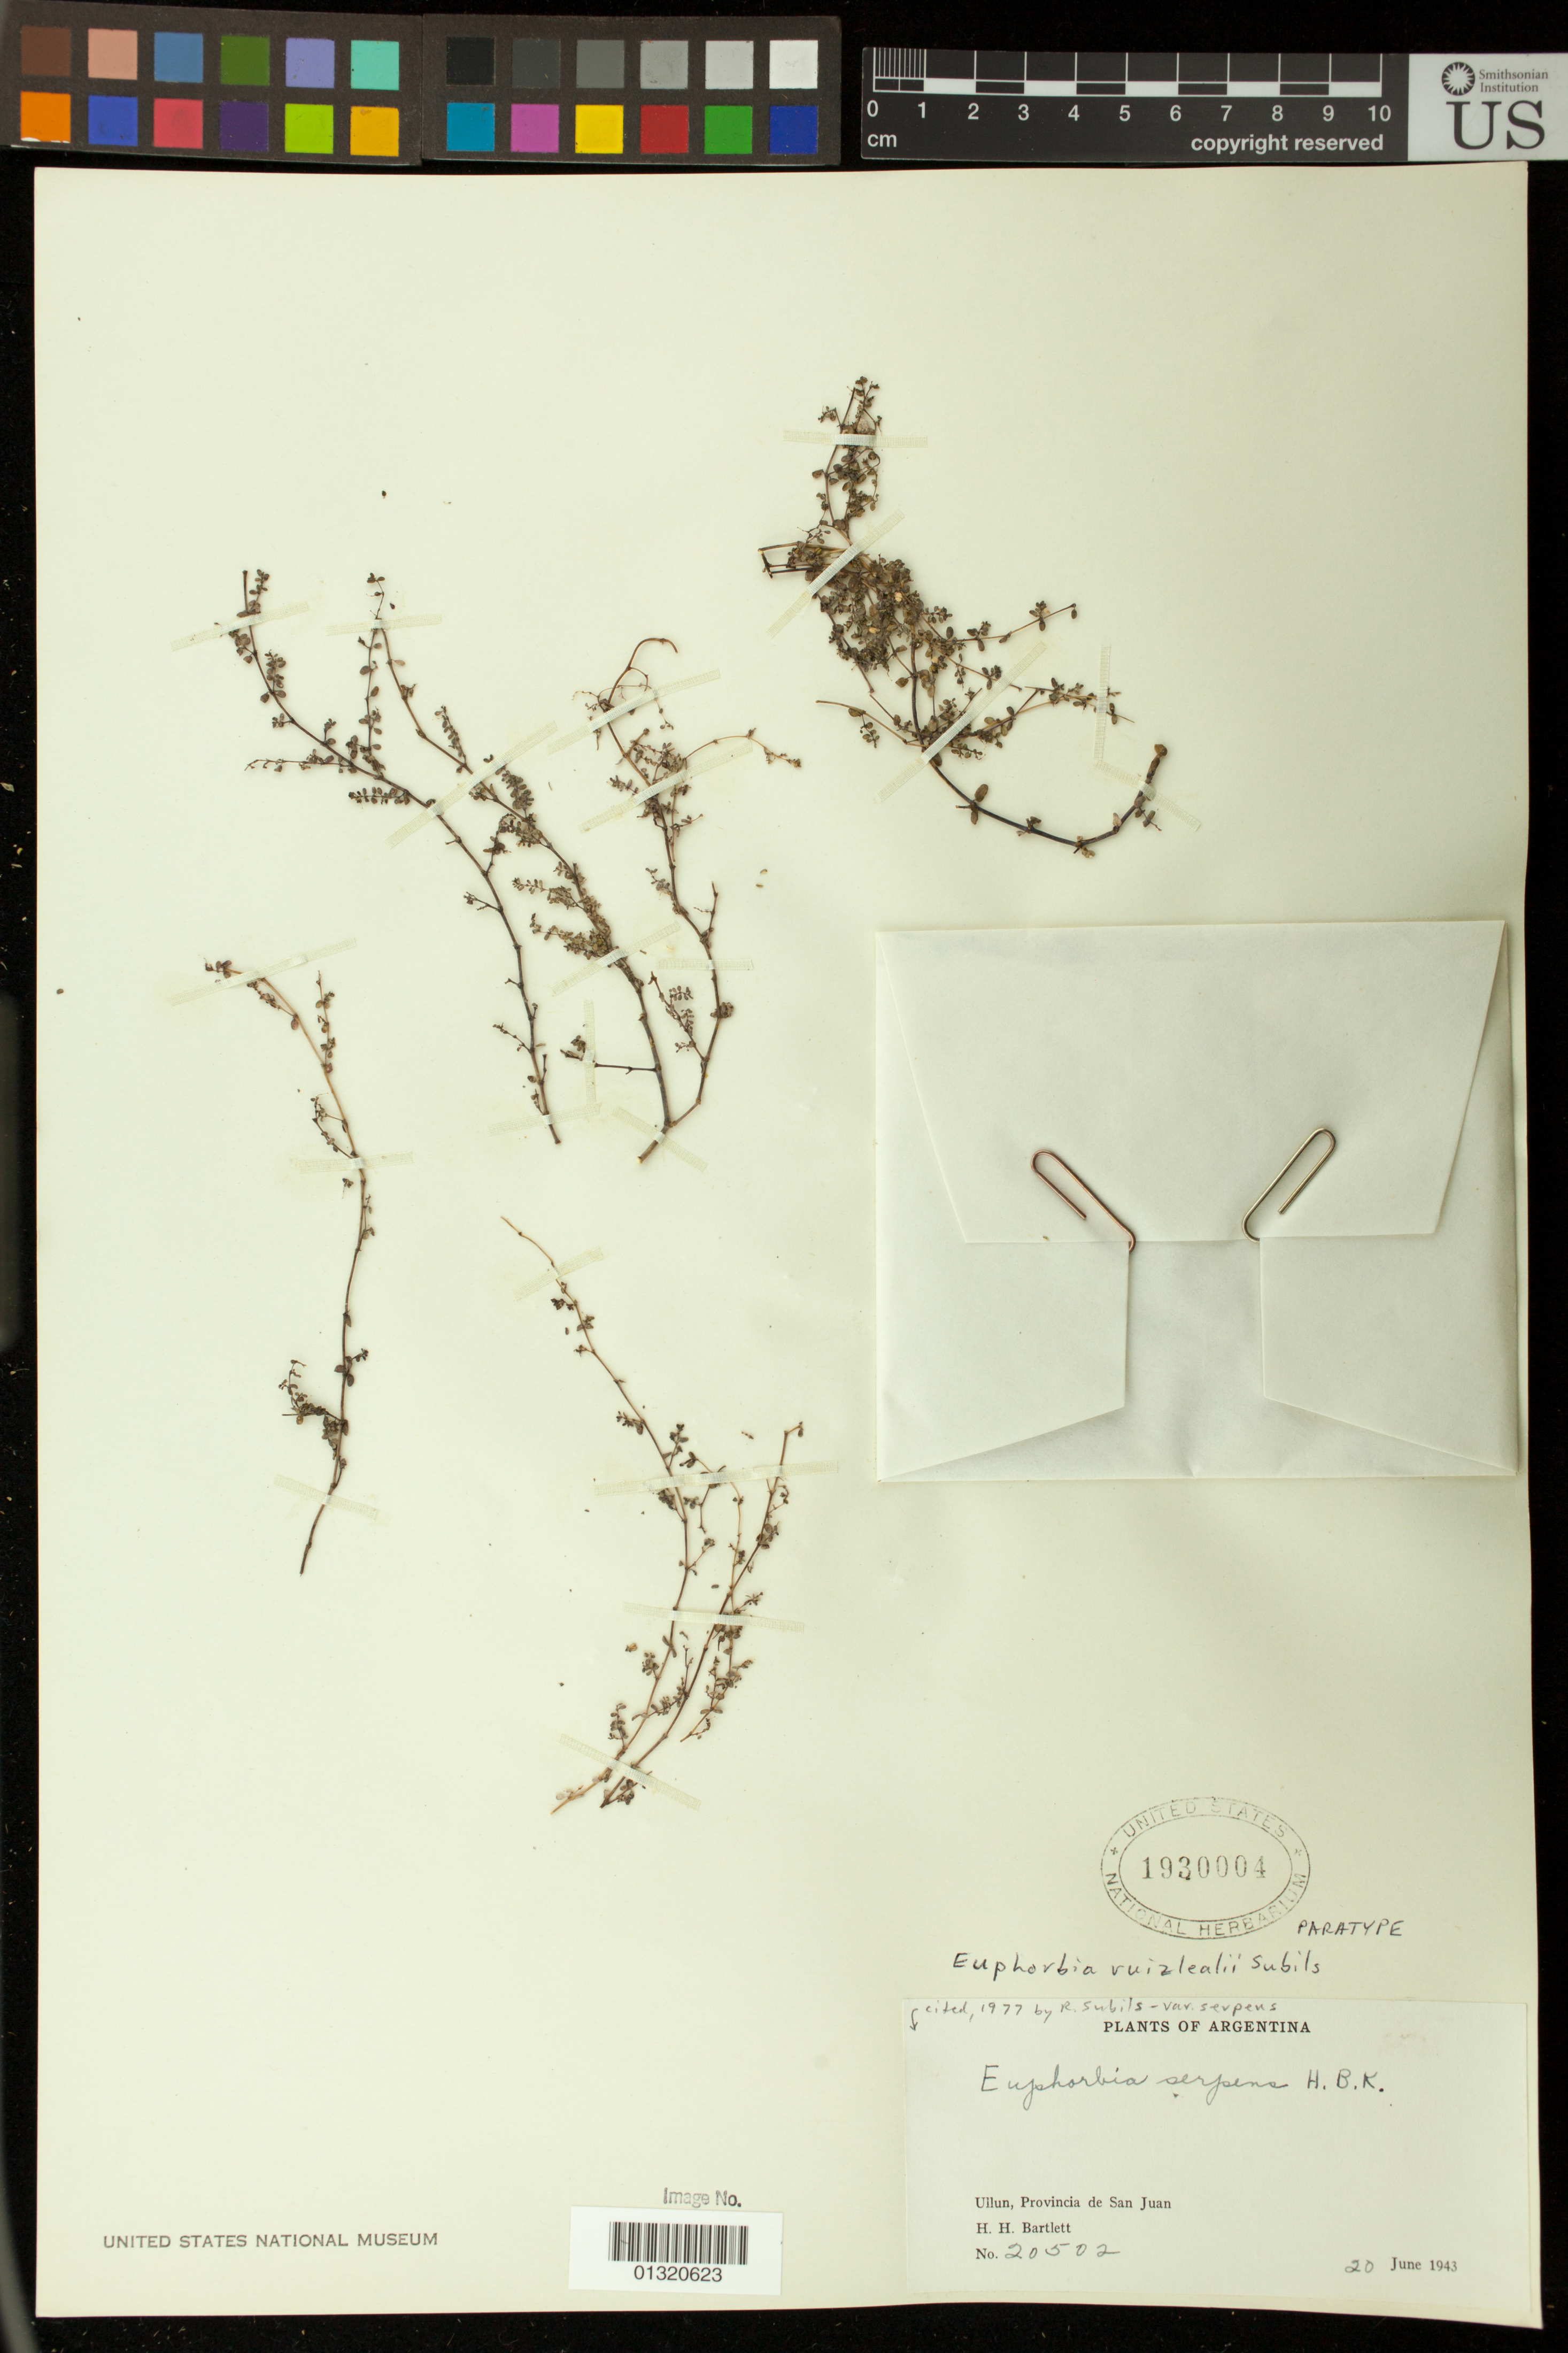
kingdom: Plantae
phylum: Tracheophyta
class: Magnoliopsida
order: Malpighiales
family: Euphorbiaceae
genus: Euphorbia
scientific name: Euphorbia serpens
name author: Kunth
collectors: H. H. Bartlett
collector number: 20502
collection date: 1943-06-20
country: Argentina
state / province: San Juan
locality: Ullun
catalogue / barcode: US 1930004